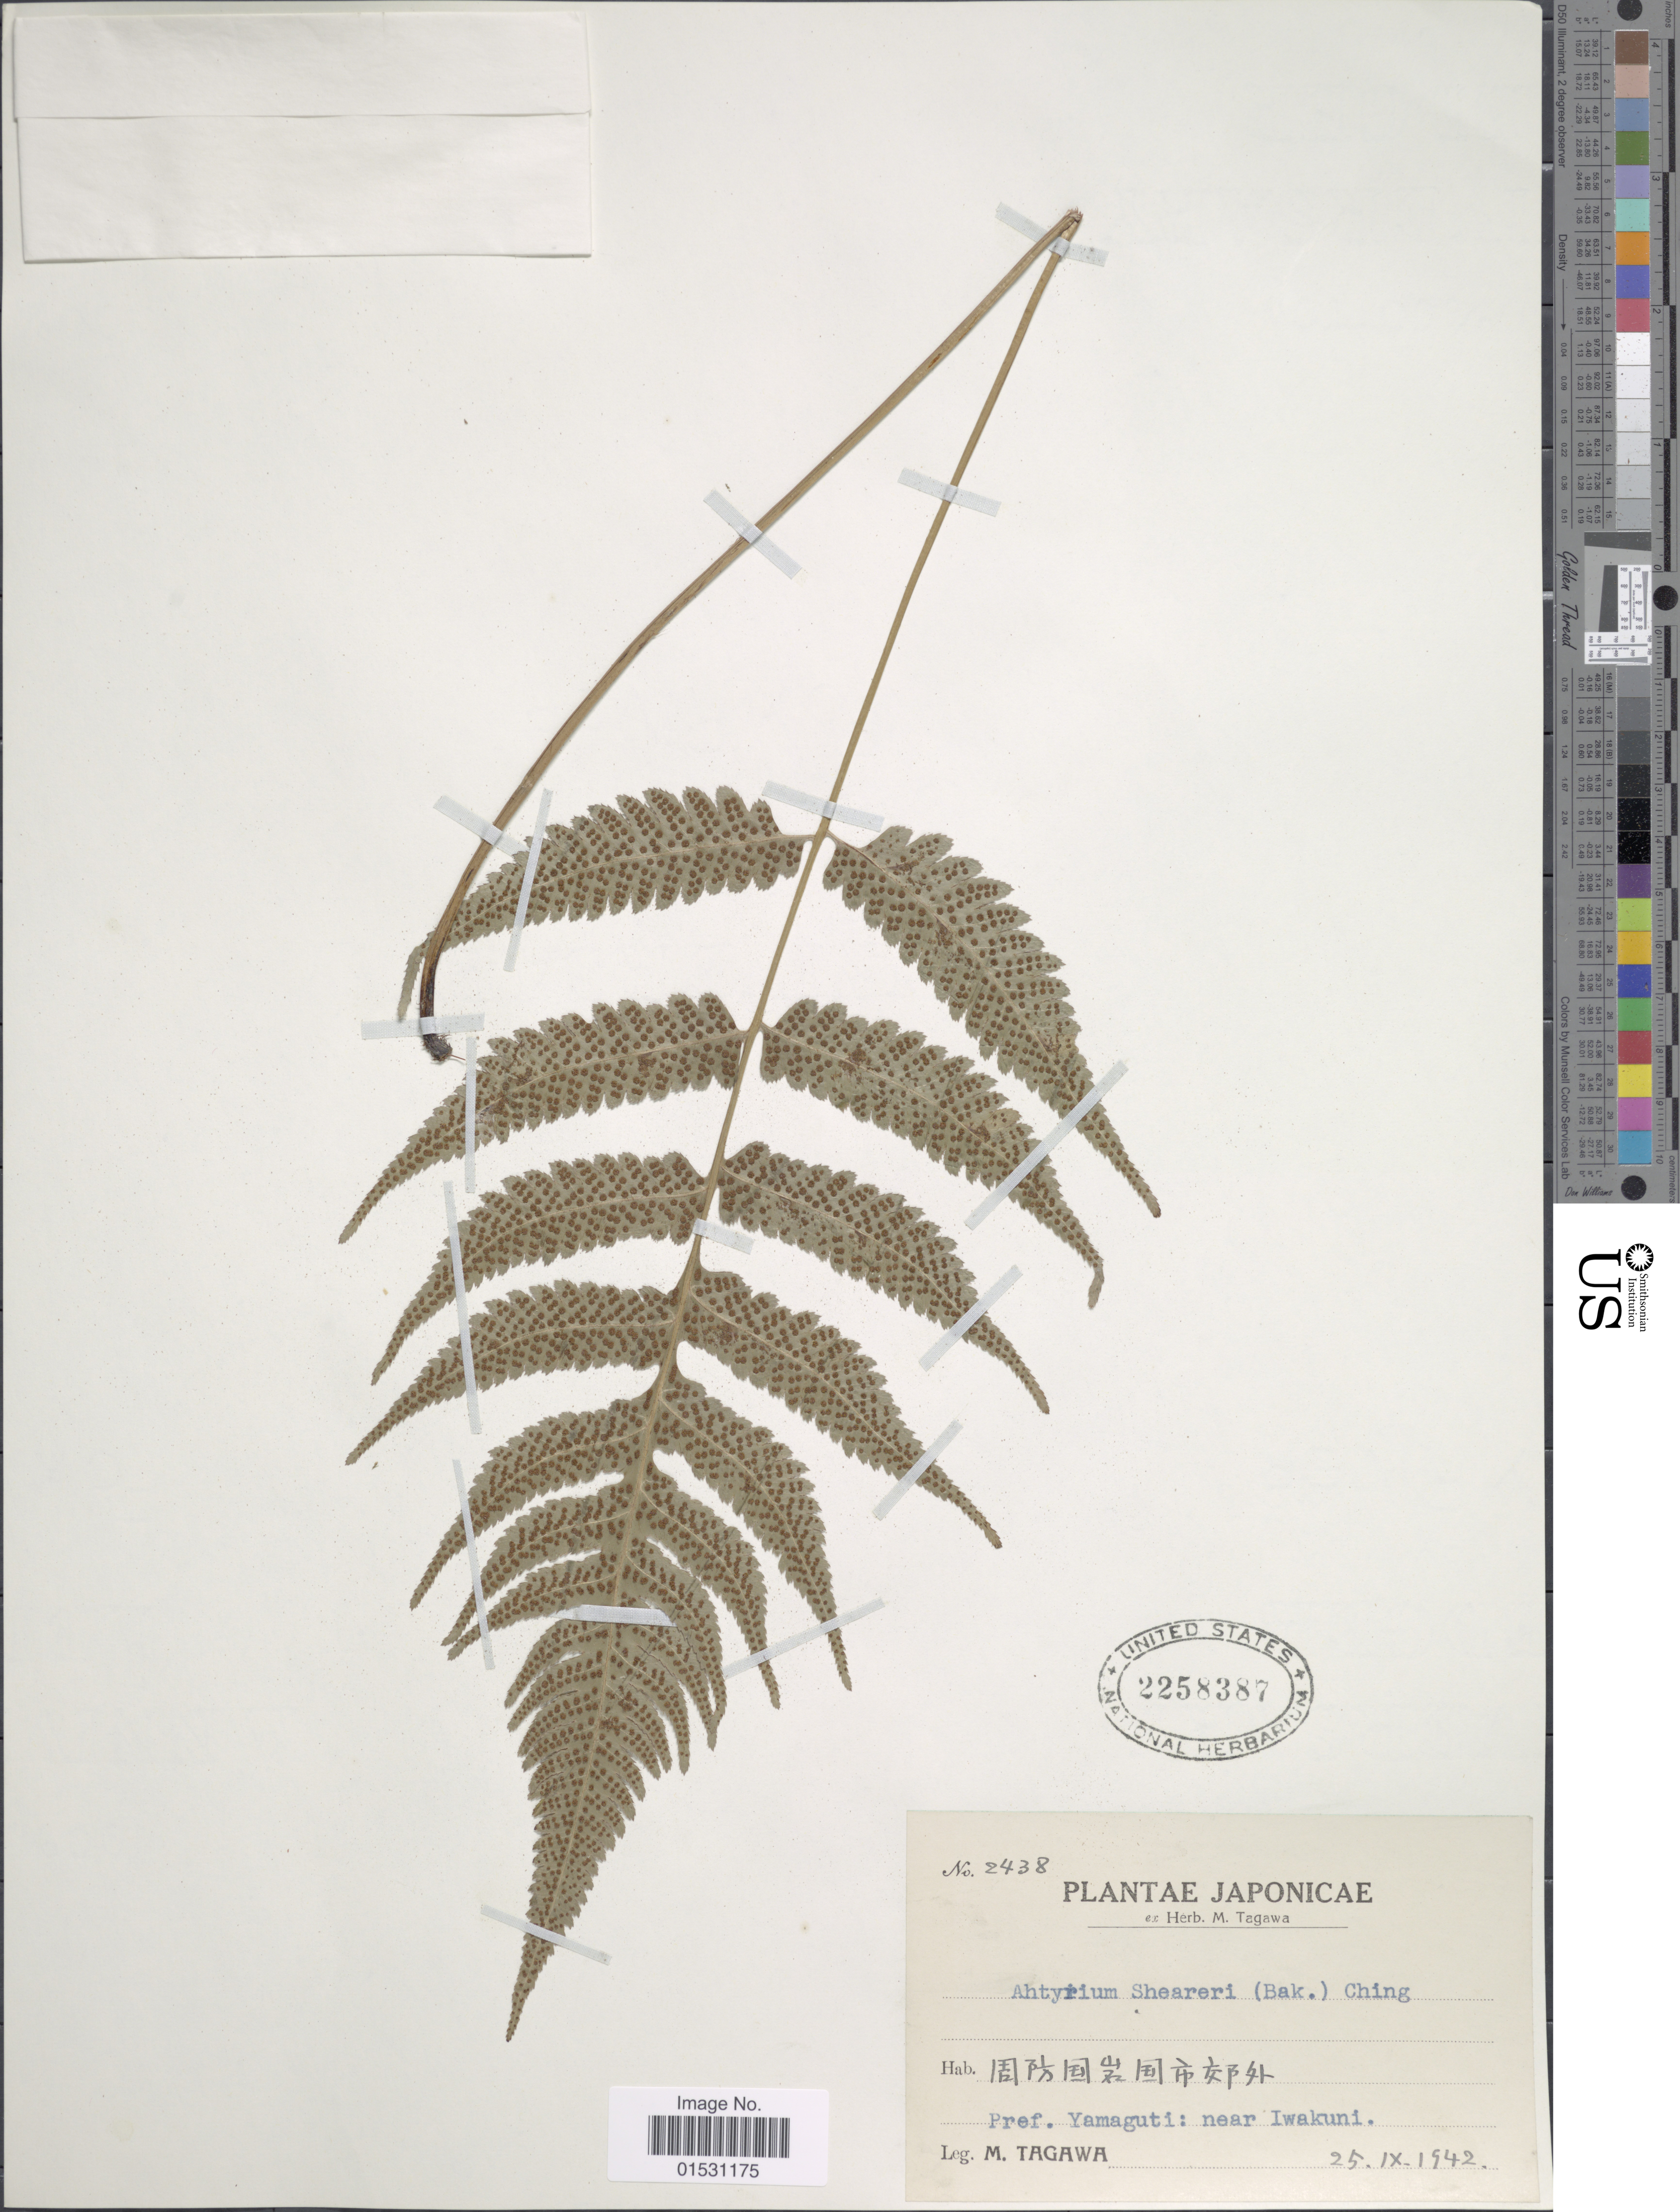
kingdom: Plantae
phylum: Tracheophyta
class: Polypodiopsida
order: Polypodiales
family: Athyriaceae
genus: Athyrium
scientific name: Athyrium sheareri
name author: (Baker)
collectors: M. Tagawa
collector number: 2438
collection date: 1942-09-25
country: Japan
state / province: Yamaguti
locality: Pref. Yamaguti: near Iwakuni.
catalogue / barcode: US 2258387